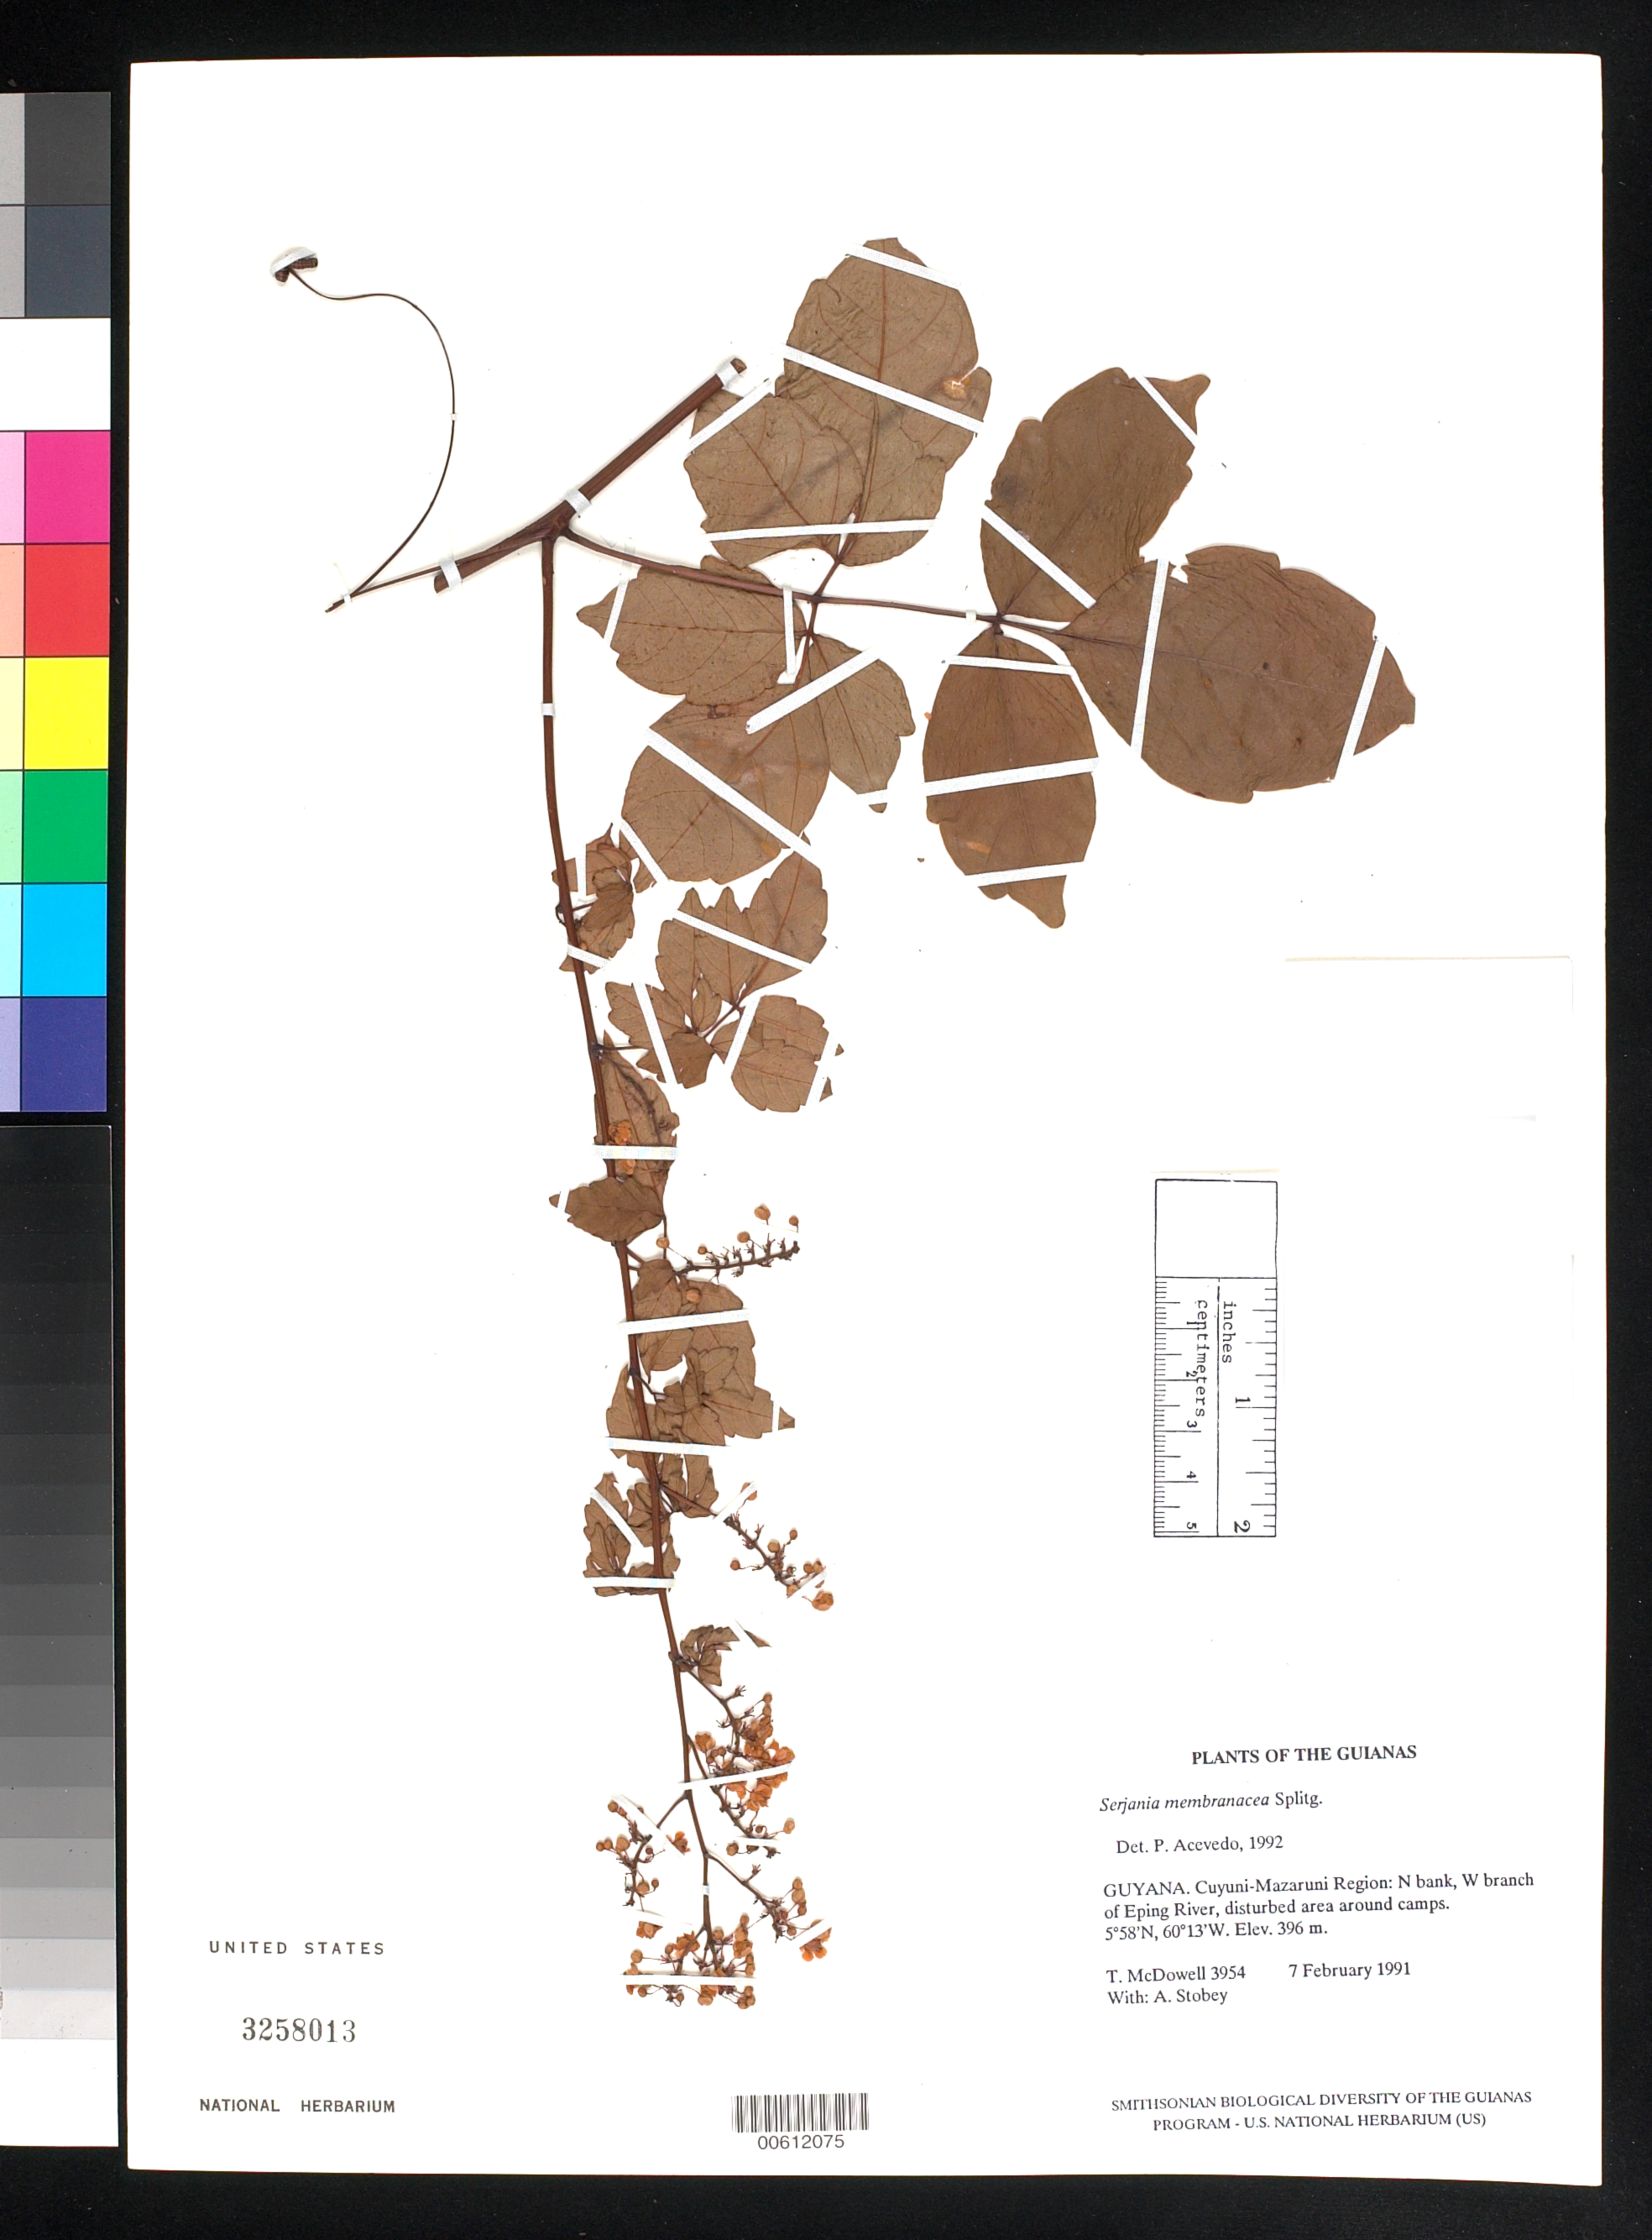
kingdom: Plantae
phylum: Tracheophyta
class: Magnoliopsida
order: Sapindales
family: Sapindaceae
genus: Serjania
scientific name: Serjania membranacea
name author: Splitg.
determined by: Acevedo-Rodríguez, P., (BOT), Smithsonian Institution - National Museum of Natural History (UNITED STATES)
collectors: T. McDowell & A. Stobey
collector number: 3954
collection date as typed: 7 February 1991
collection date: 1991-02-07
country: Guyana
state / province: Cuyuni-Mazaruni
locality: N bank, W branch of Eping River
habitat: Disturbed area around camps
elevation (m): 396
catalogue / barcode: US 3258013